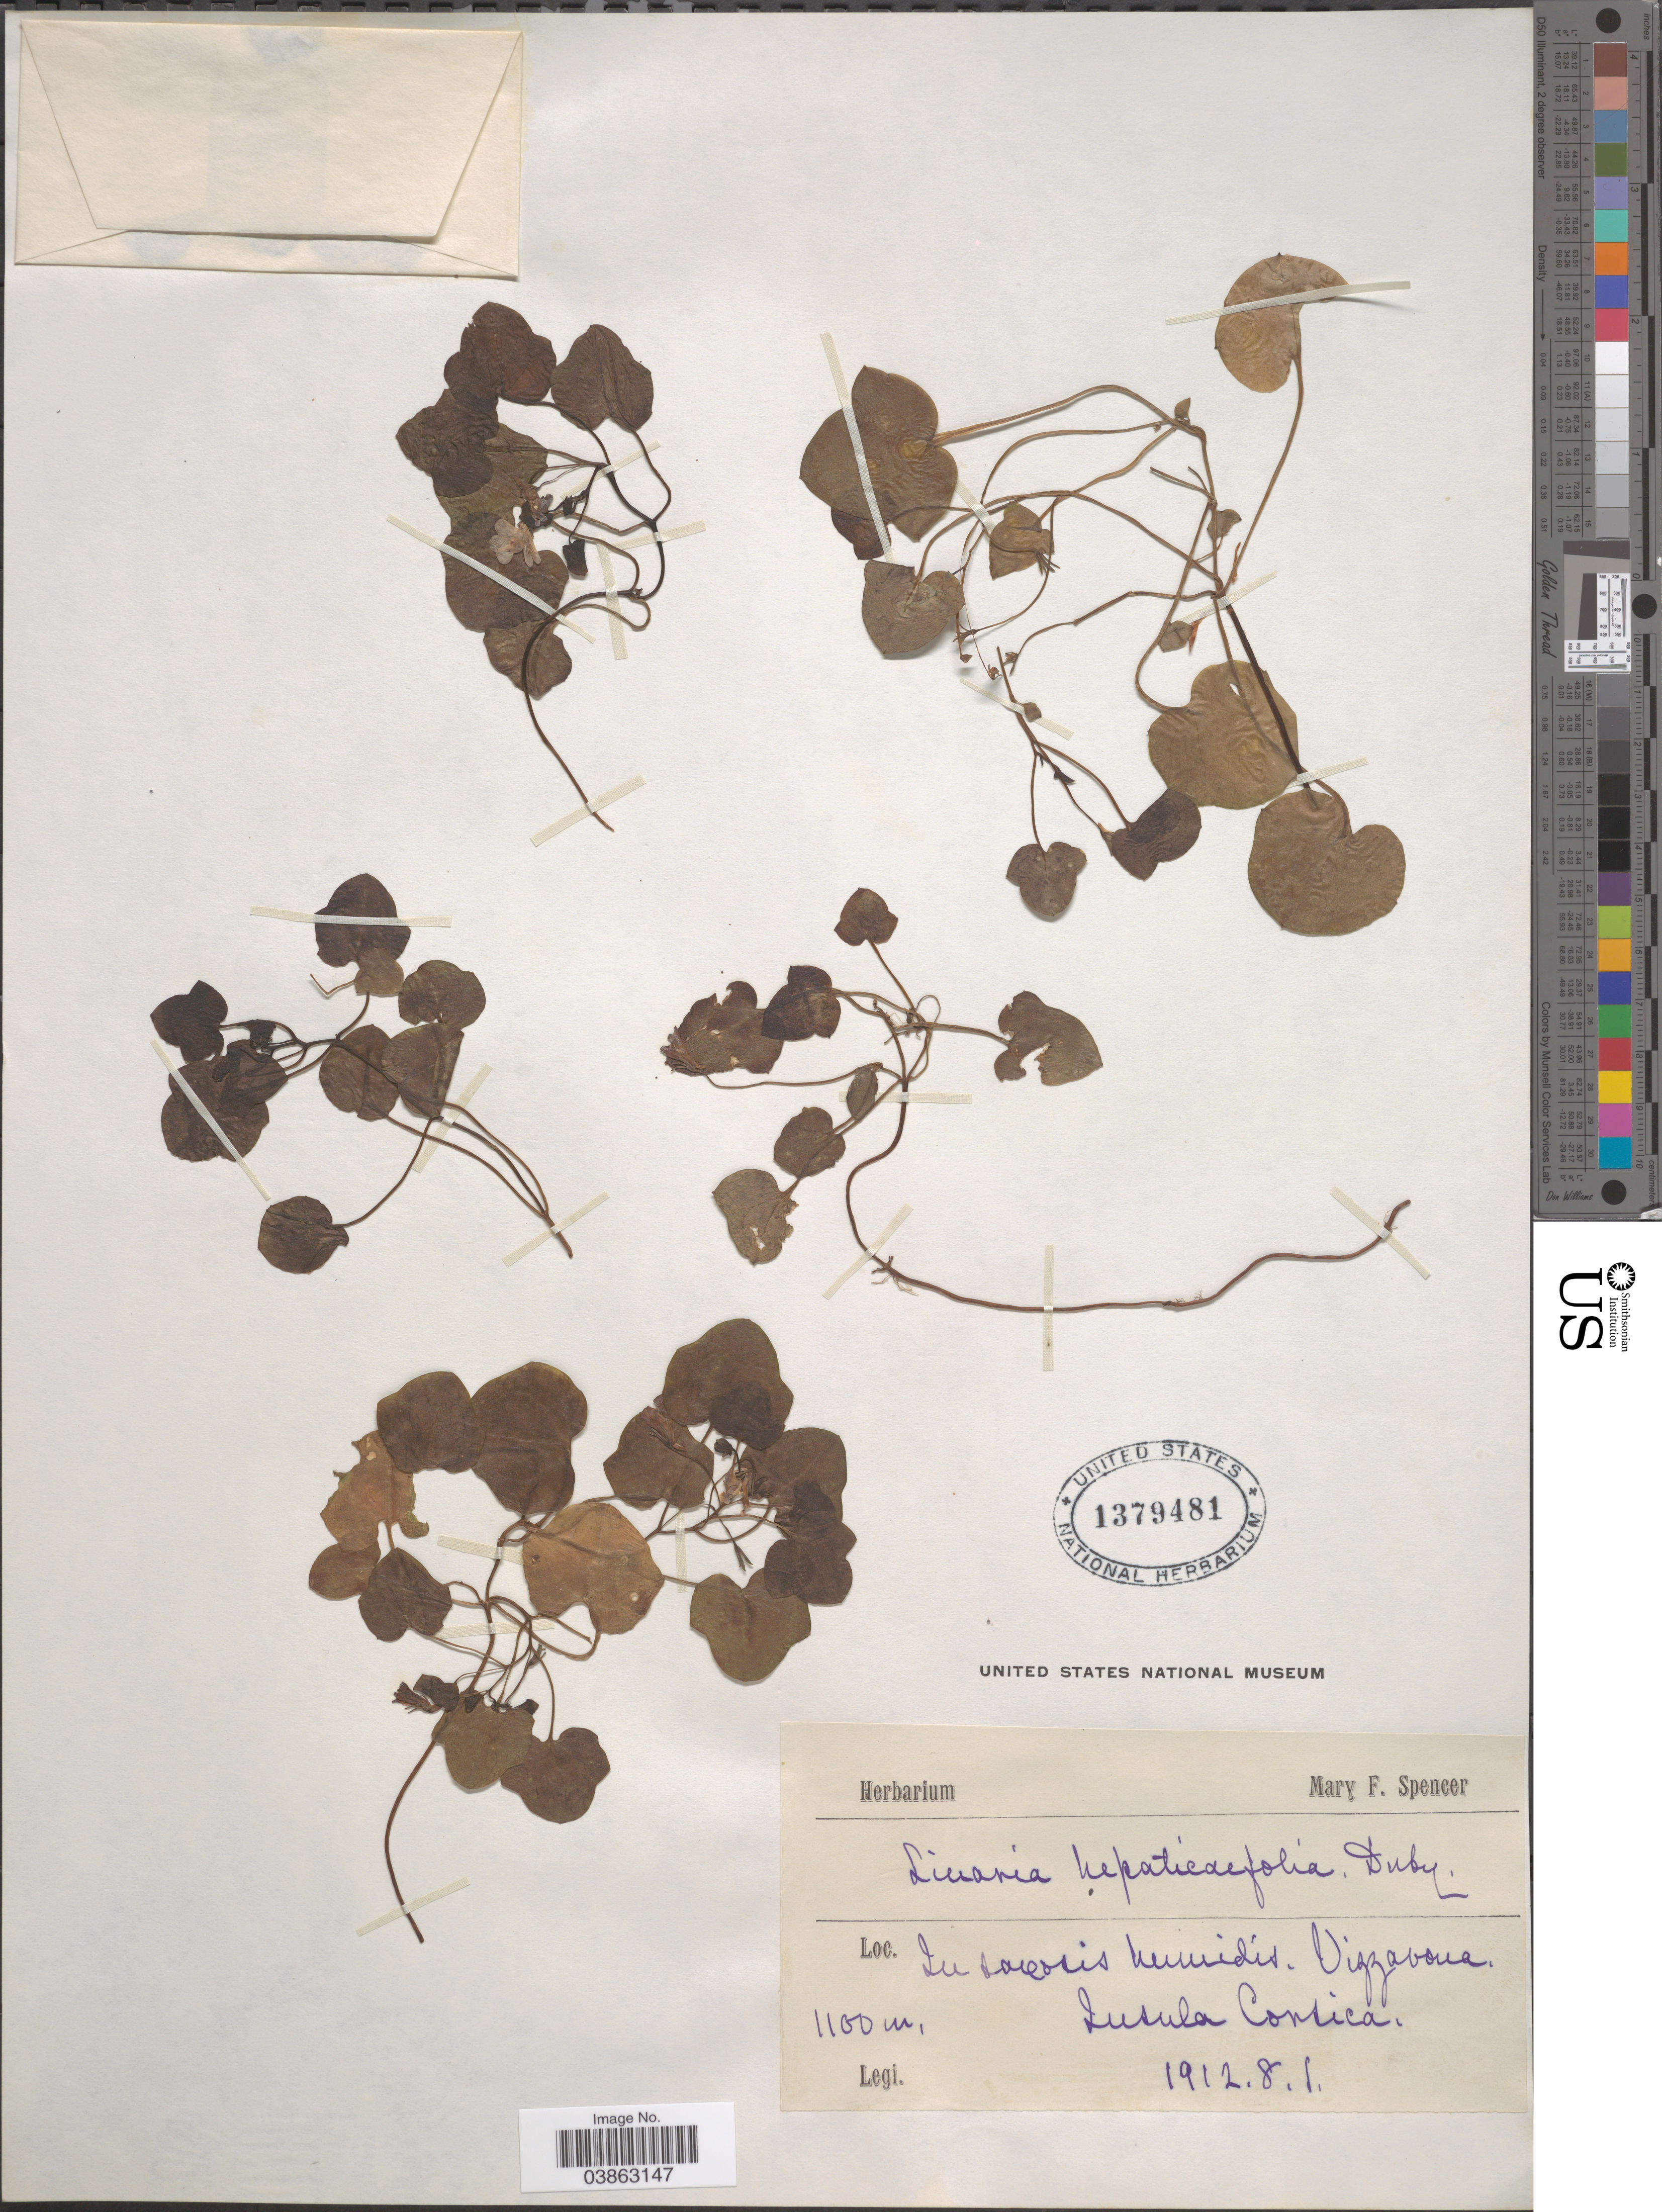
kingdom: Plantae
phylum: Tracheophyta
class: Magnoliopsida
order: Lamiales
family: Plantaginaceae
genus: Linaria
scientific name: Linaria hepaticifolia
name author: (Poir.) Steud.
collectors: M. Spencer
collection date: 1912-08-01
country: France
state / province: Corsica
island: Corse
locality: In saxosis humidis. Vizzavoua. Insula Corsica.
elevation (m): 1100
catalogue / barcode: US 1379481